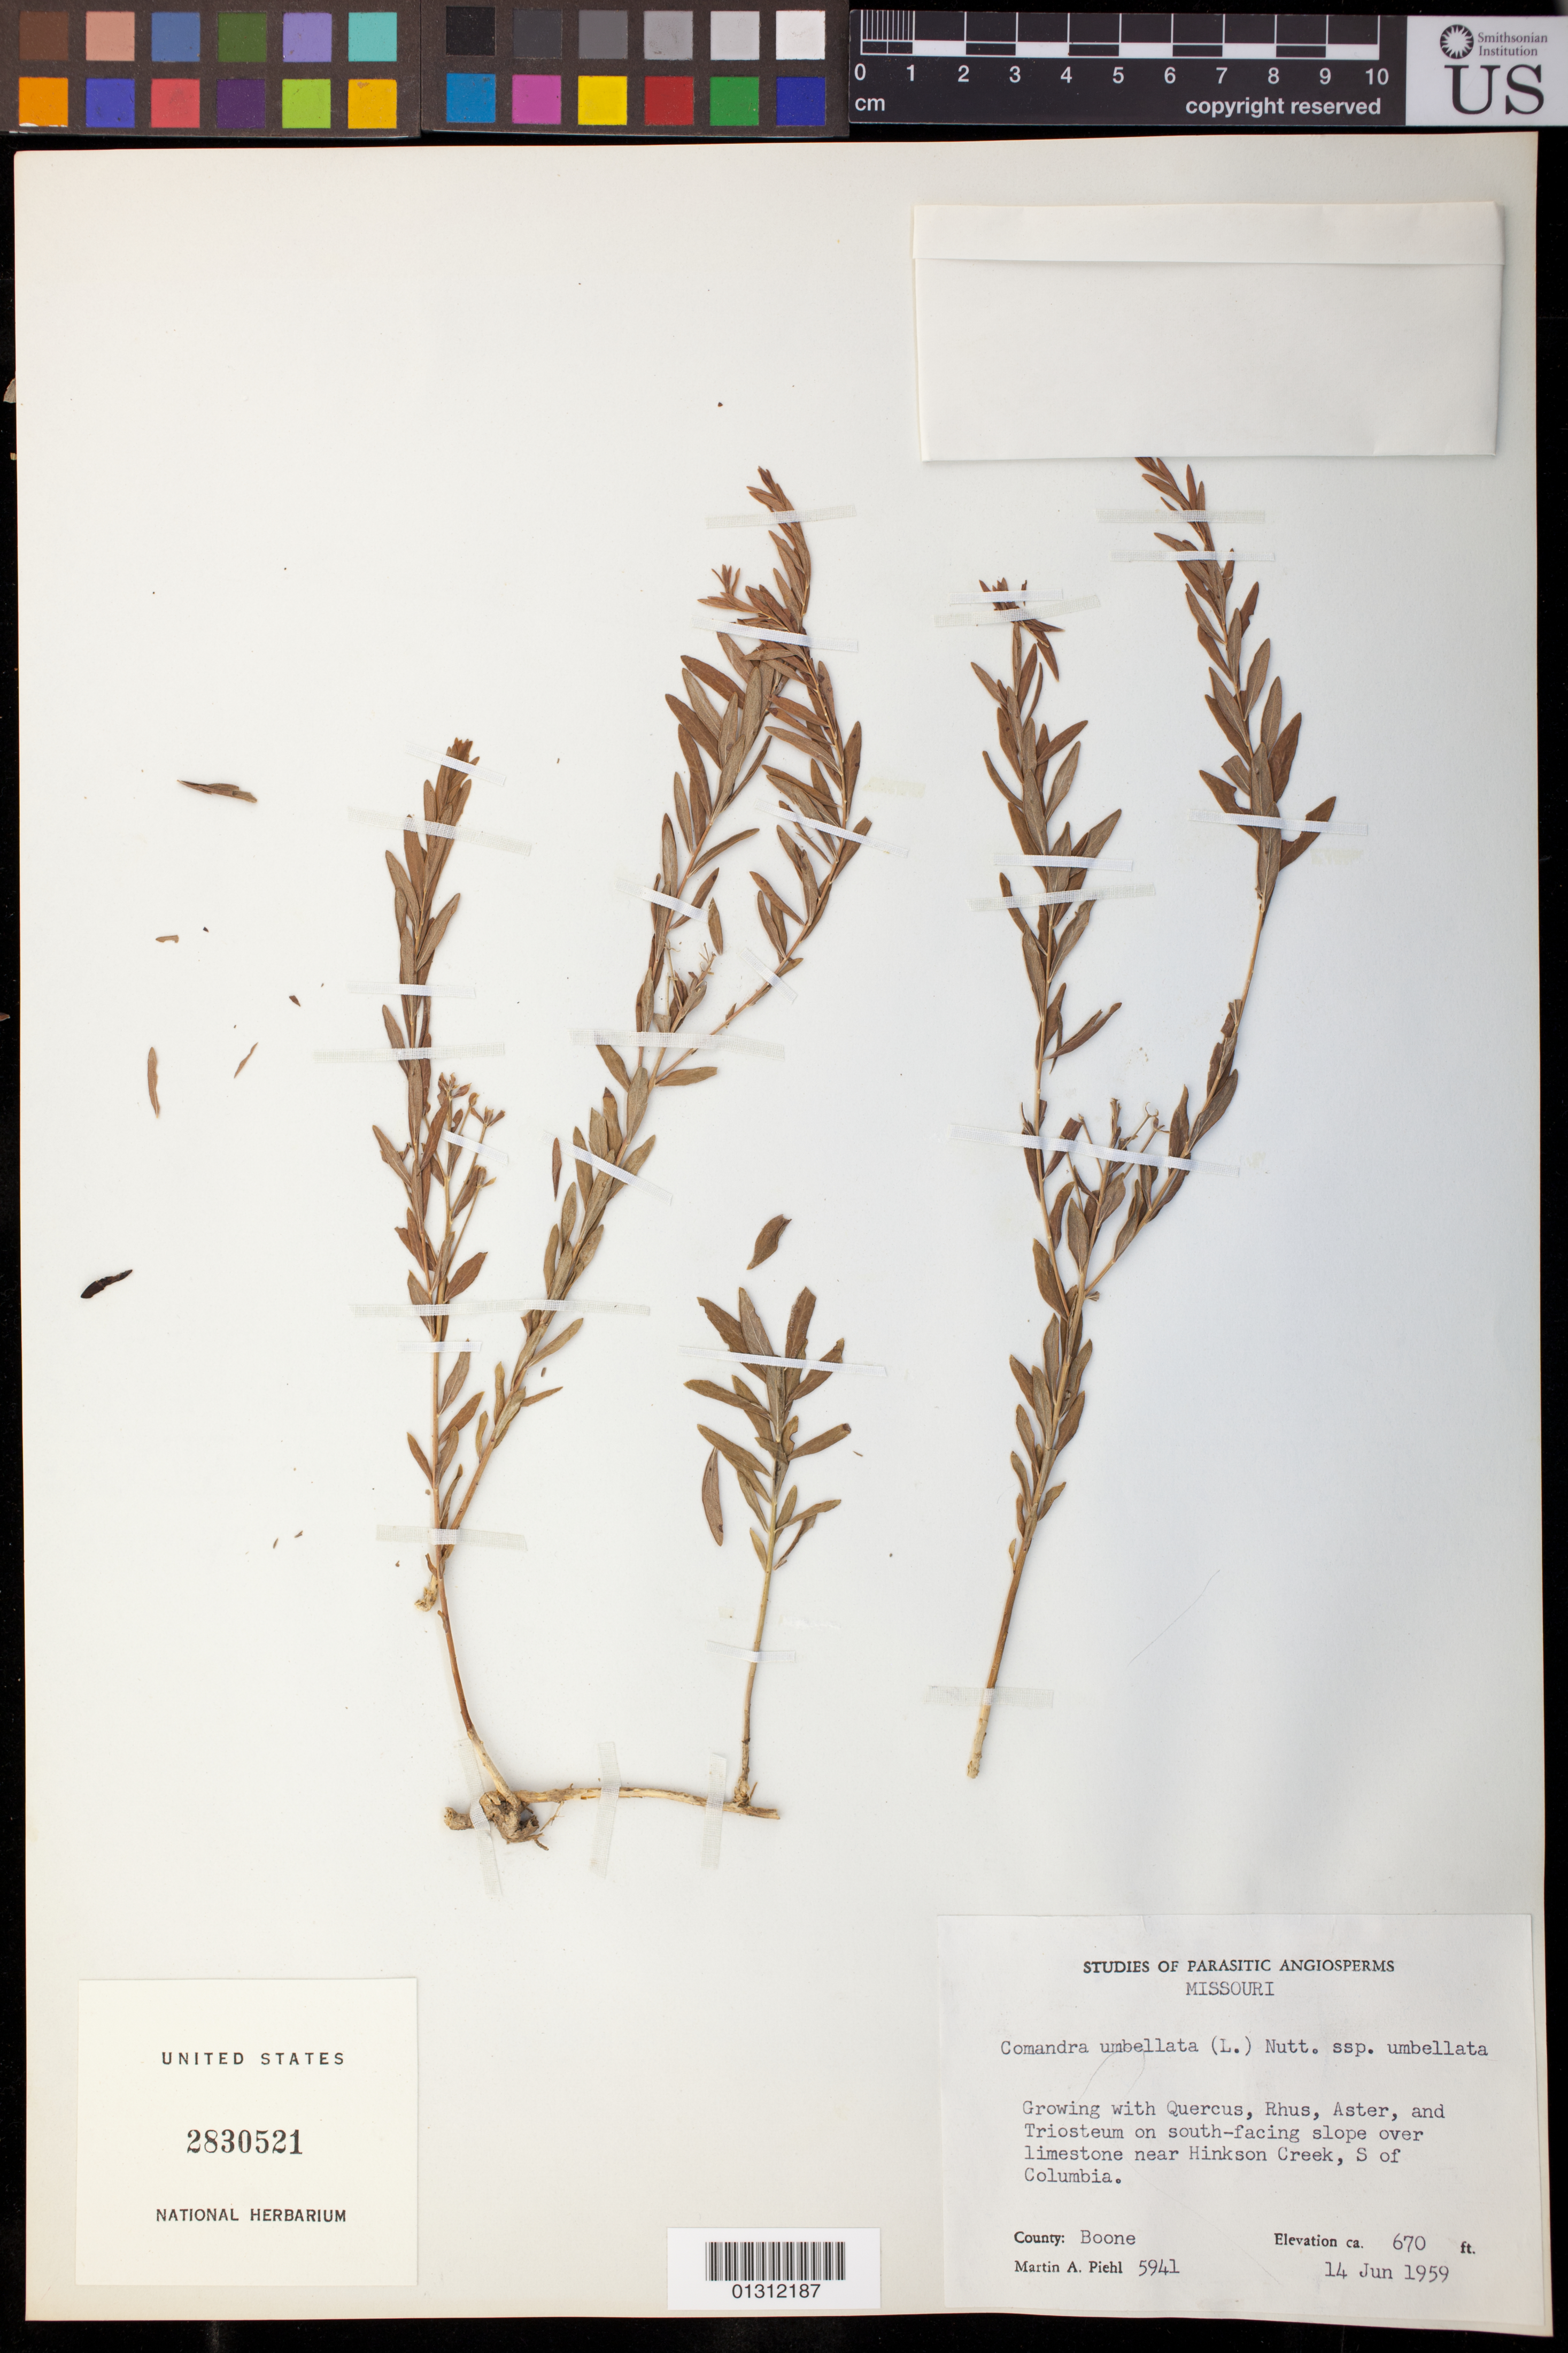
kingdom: Plantae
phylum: Tracheophyta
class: Magnoliopsida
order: Santalales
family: Comandraceae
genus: Comandra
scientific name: Comandra umbellata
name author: (L.) Nutt.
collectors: M. Piehl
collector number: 5941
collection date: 1959-06-14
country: United States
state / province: Missouri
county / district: Boone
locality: Near Hinkson Creek, S of Columbia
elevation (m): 204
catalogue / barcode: US 2830521